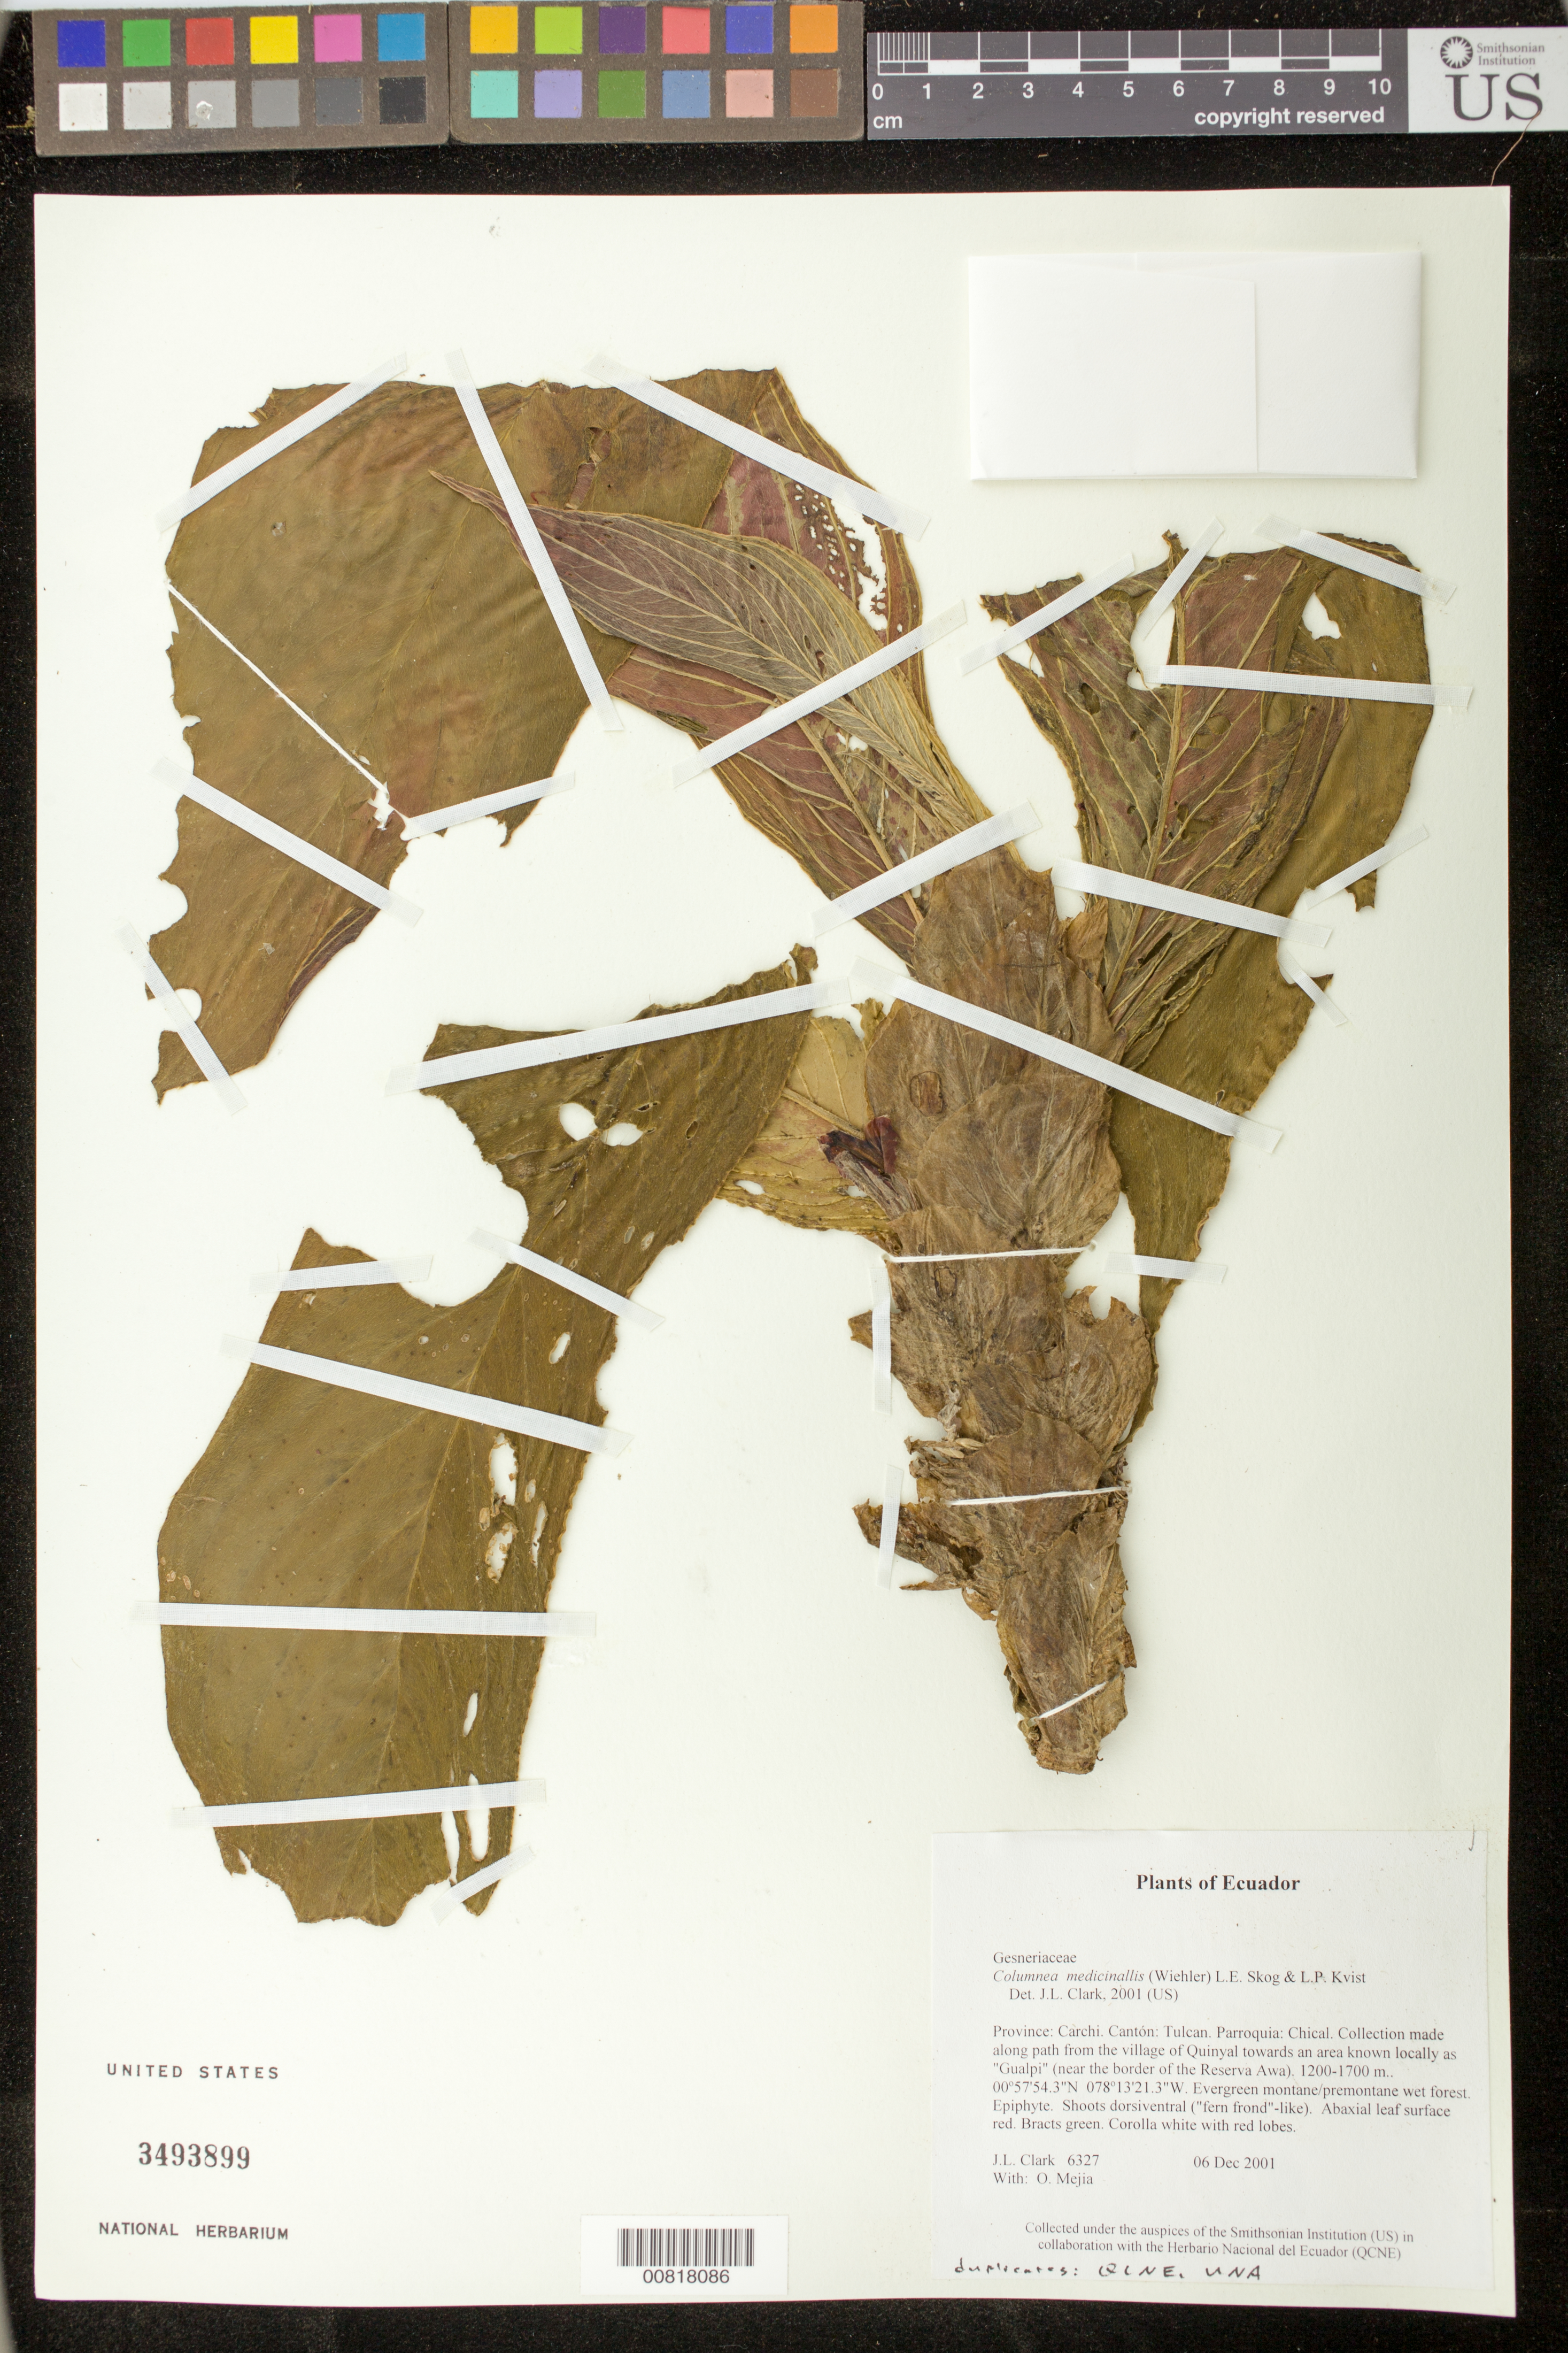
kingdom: Plantae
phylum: Tracheophyta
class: Magnoliopsida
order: Lamiales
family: Gesneriaceae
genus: Columnea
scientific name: Columnea medicinalis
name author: (Wiehler) L.E. Skog & L.P. Kvist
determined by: Clark, J. L., (SEL), The Marie Selby Botanical Garden (UNITED STATES)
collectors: J. L. Clark & O. Mejia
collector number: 6327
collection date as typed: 06 Dec 2001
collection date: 2001-12-06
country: Ecuador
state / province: Carchi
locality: Tulcan. Parroquia: Chical. Collection made along path from the village of Quinyal towards an area known locally as "Gualpi" (near the border of the Reserva Awa).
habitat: Evergreen montane/premontane wet forest.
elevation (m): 1200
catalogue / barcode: US 3493899